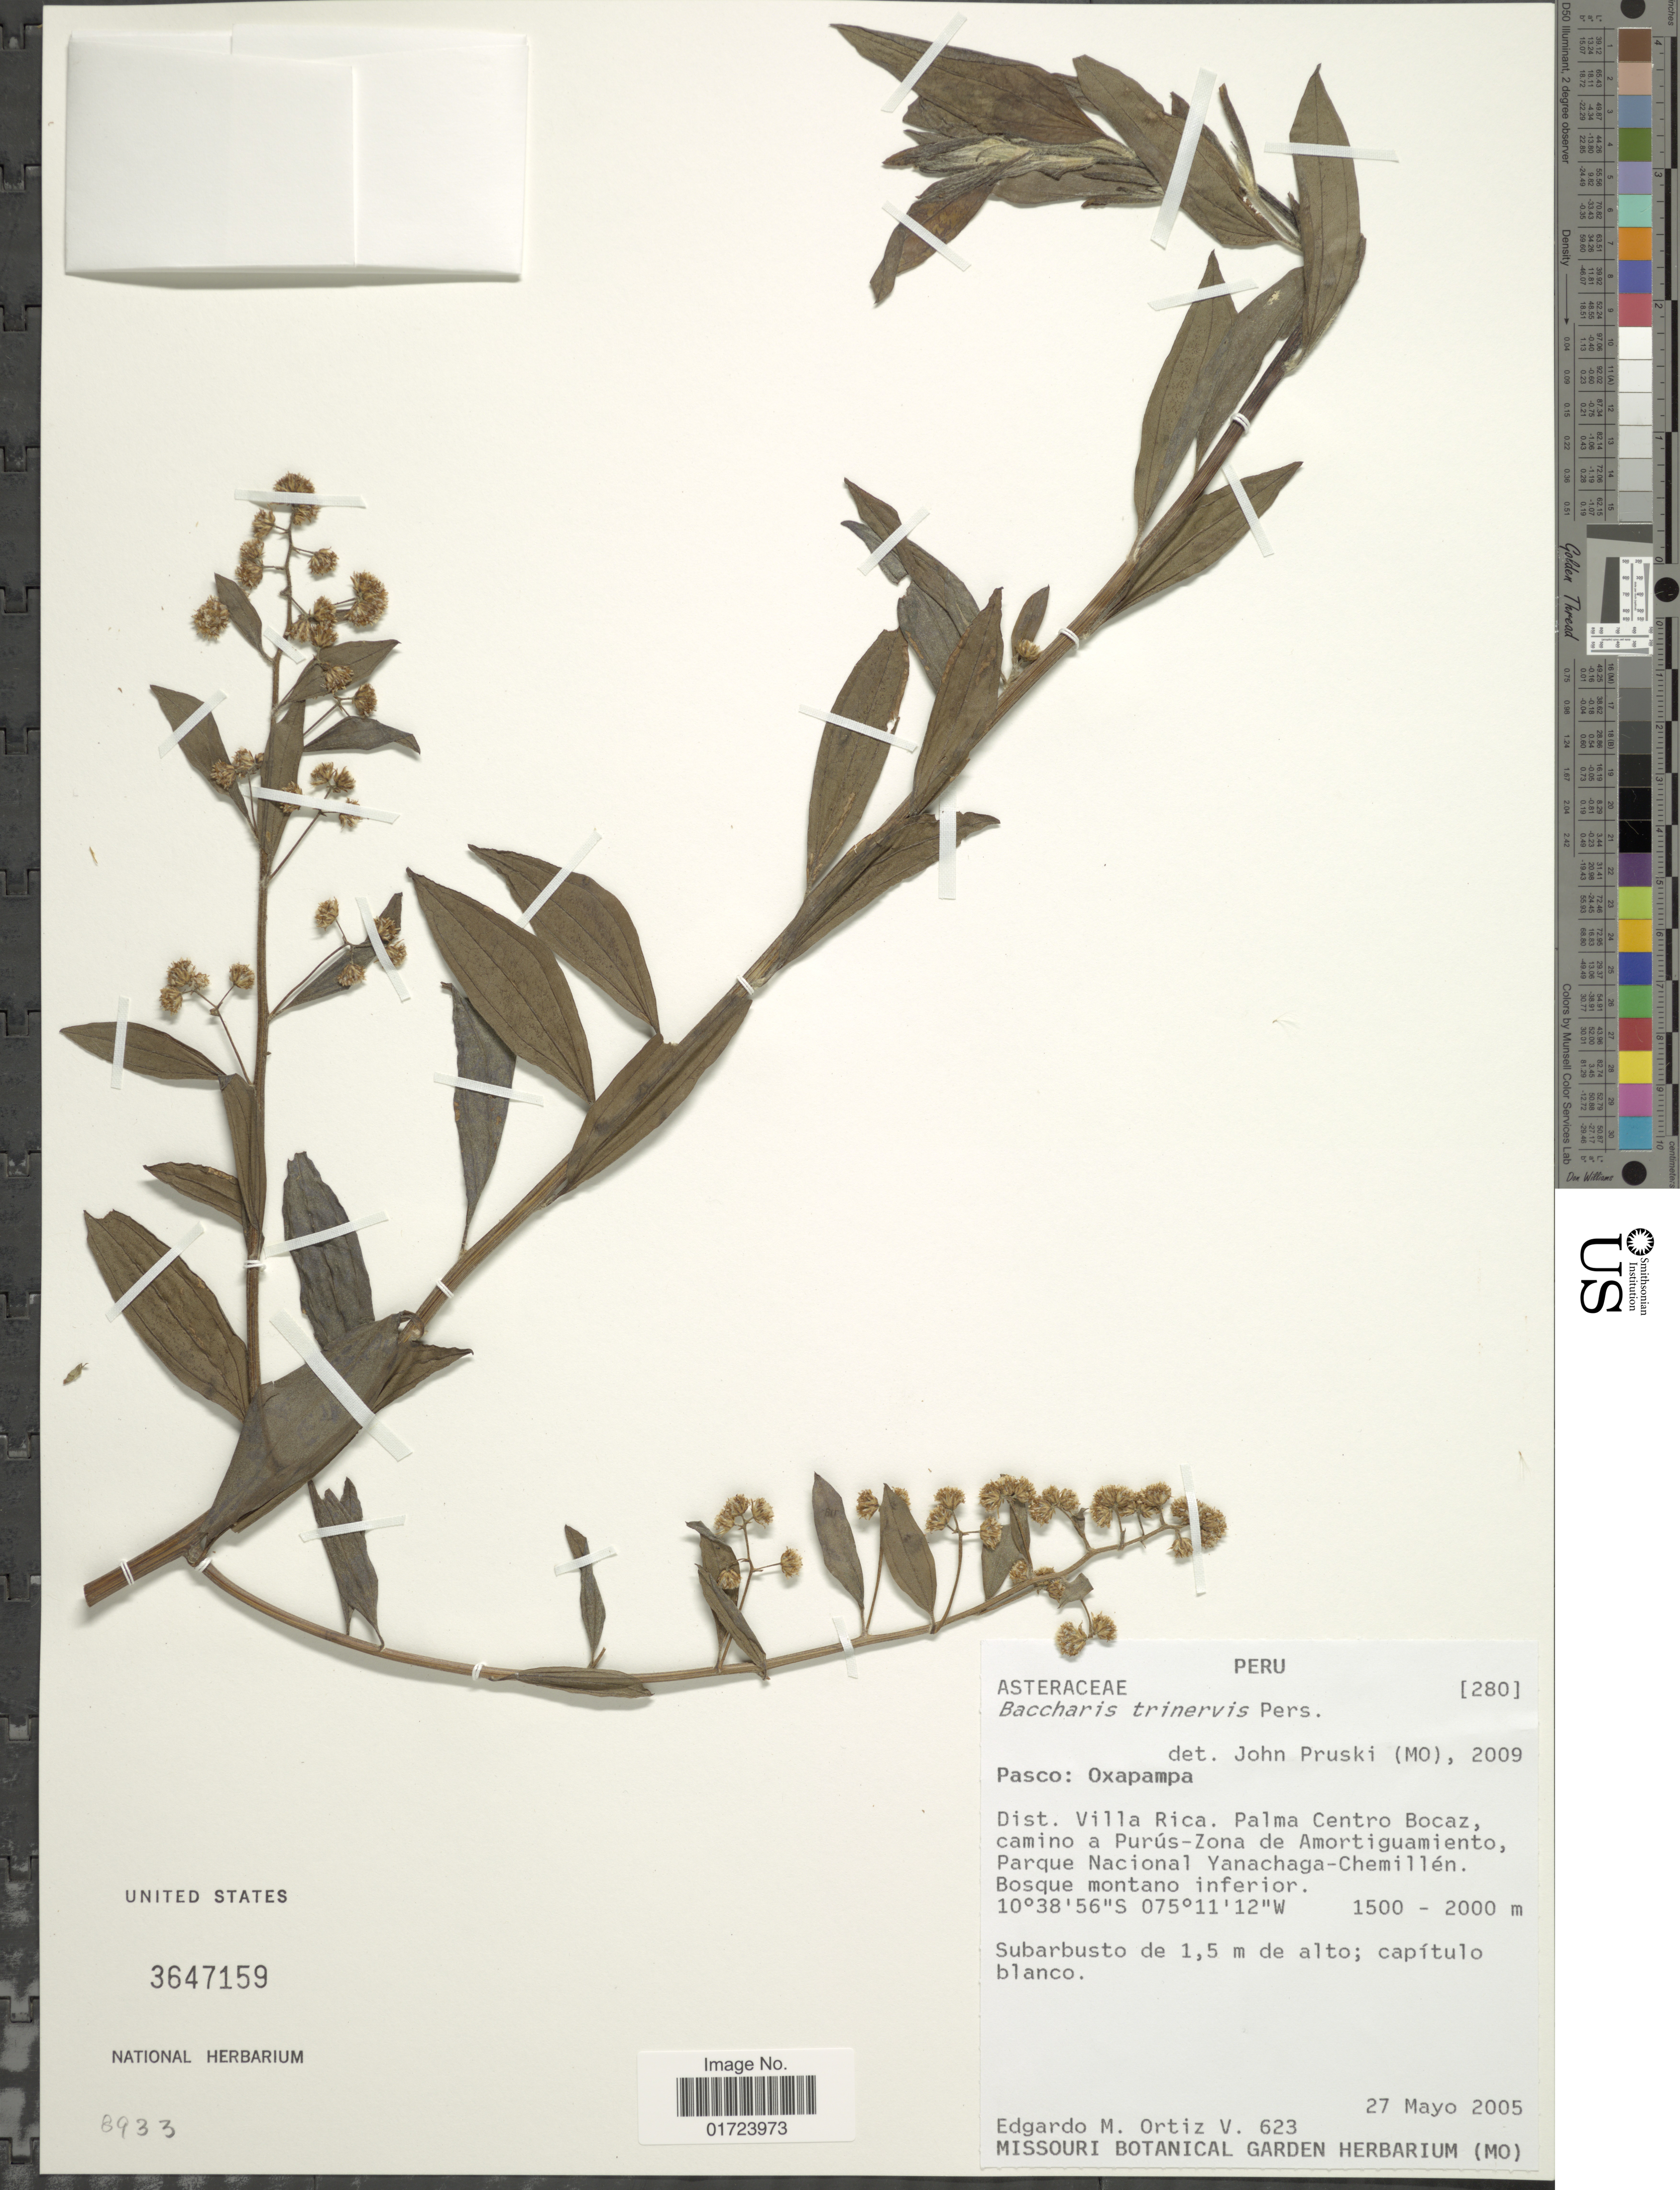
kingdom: Plantae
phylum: Tracheophyta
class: Magnoliopsida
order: Asterales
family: Asteraceae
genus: Baccharis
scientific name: Baccharis trinervis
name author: (Lam.) Pers.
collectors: E. Ortiz V.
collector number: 623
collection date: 2005-05-27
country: Peru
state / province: Pasco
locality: Pasco: Oxapampa. Dist, Villa Rica. Palma Centro Bocaz, camino a Purpus-Zona de Amortiguamiento, Parque Nacional Yanachaga-Chemillen.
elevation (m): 1500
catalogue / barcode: US 3647159